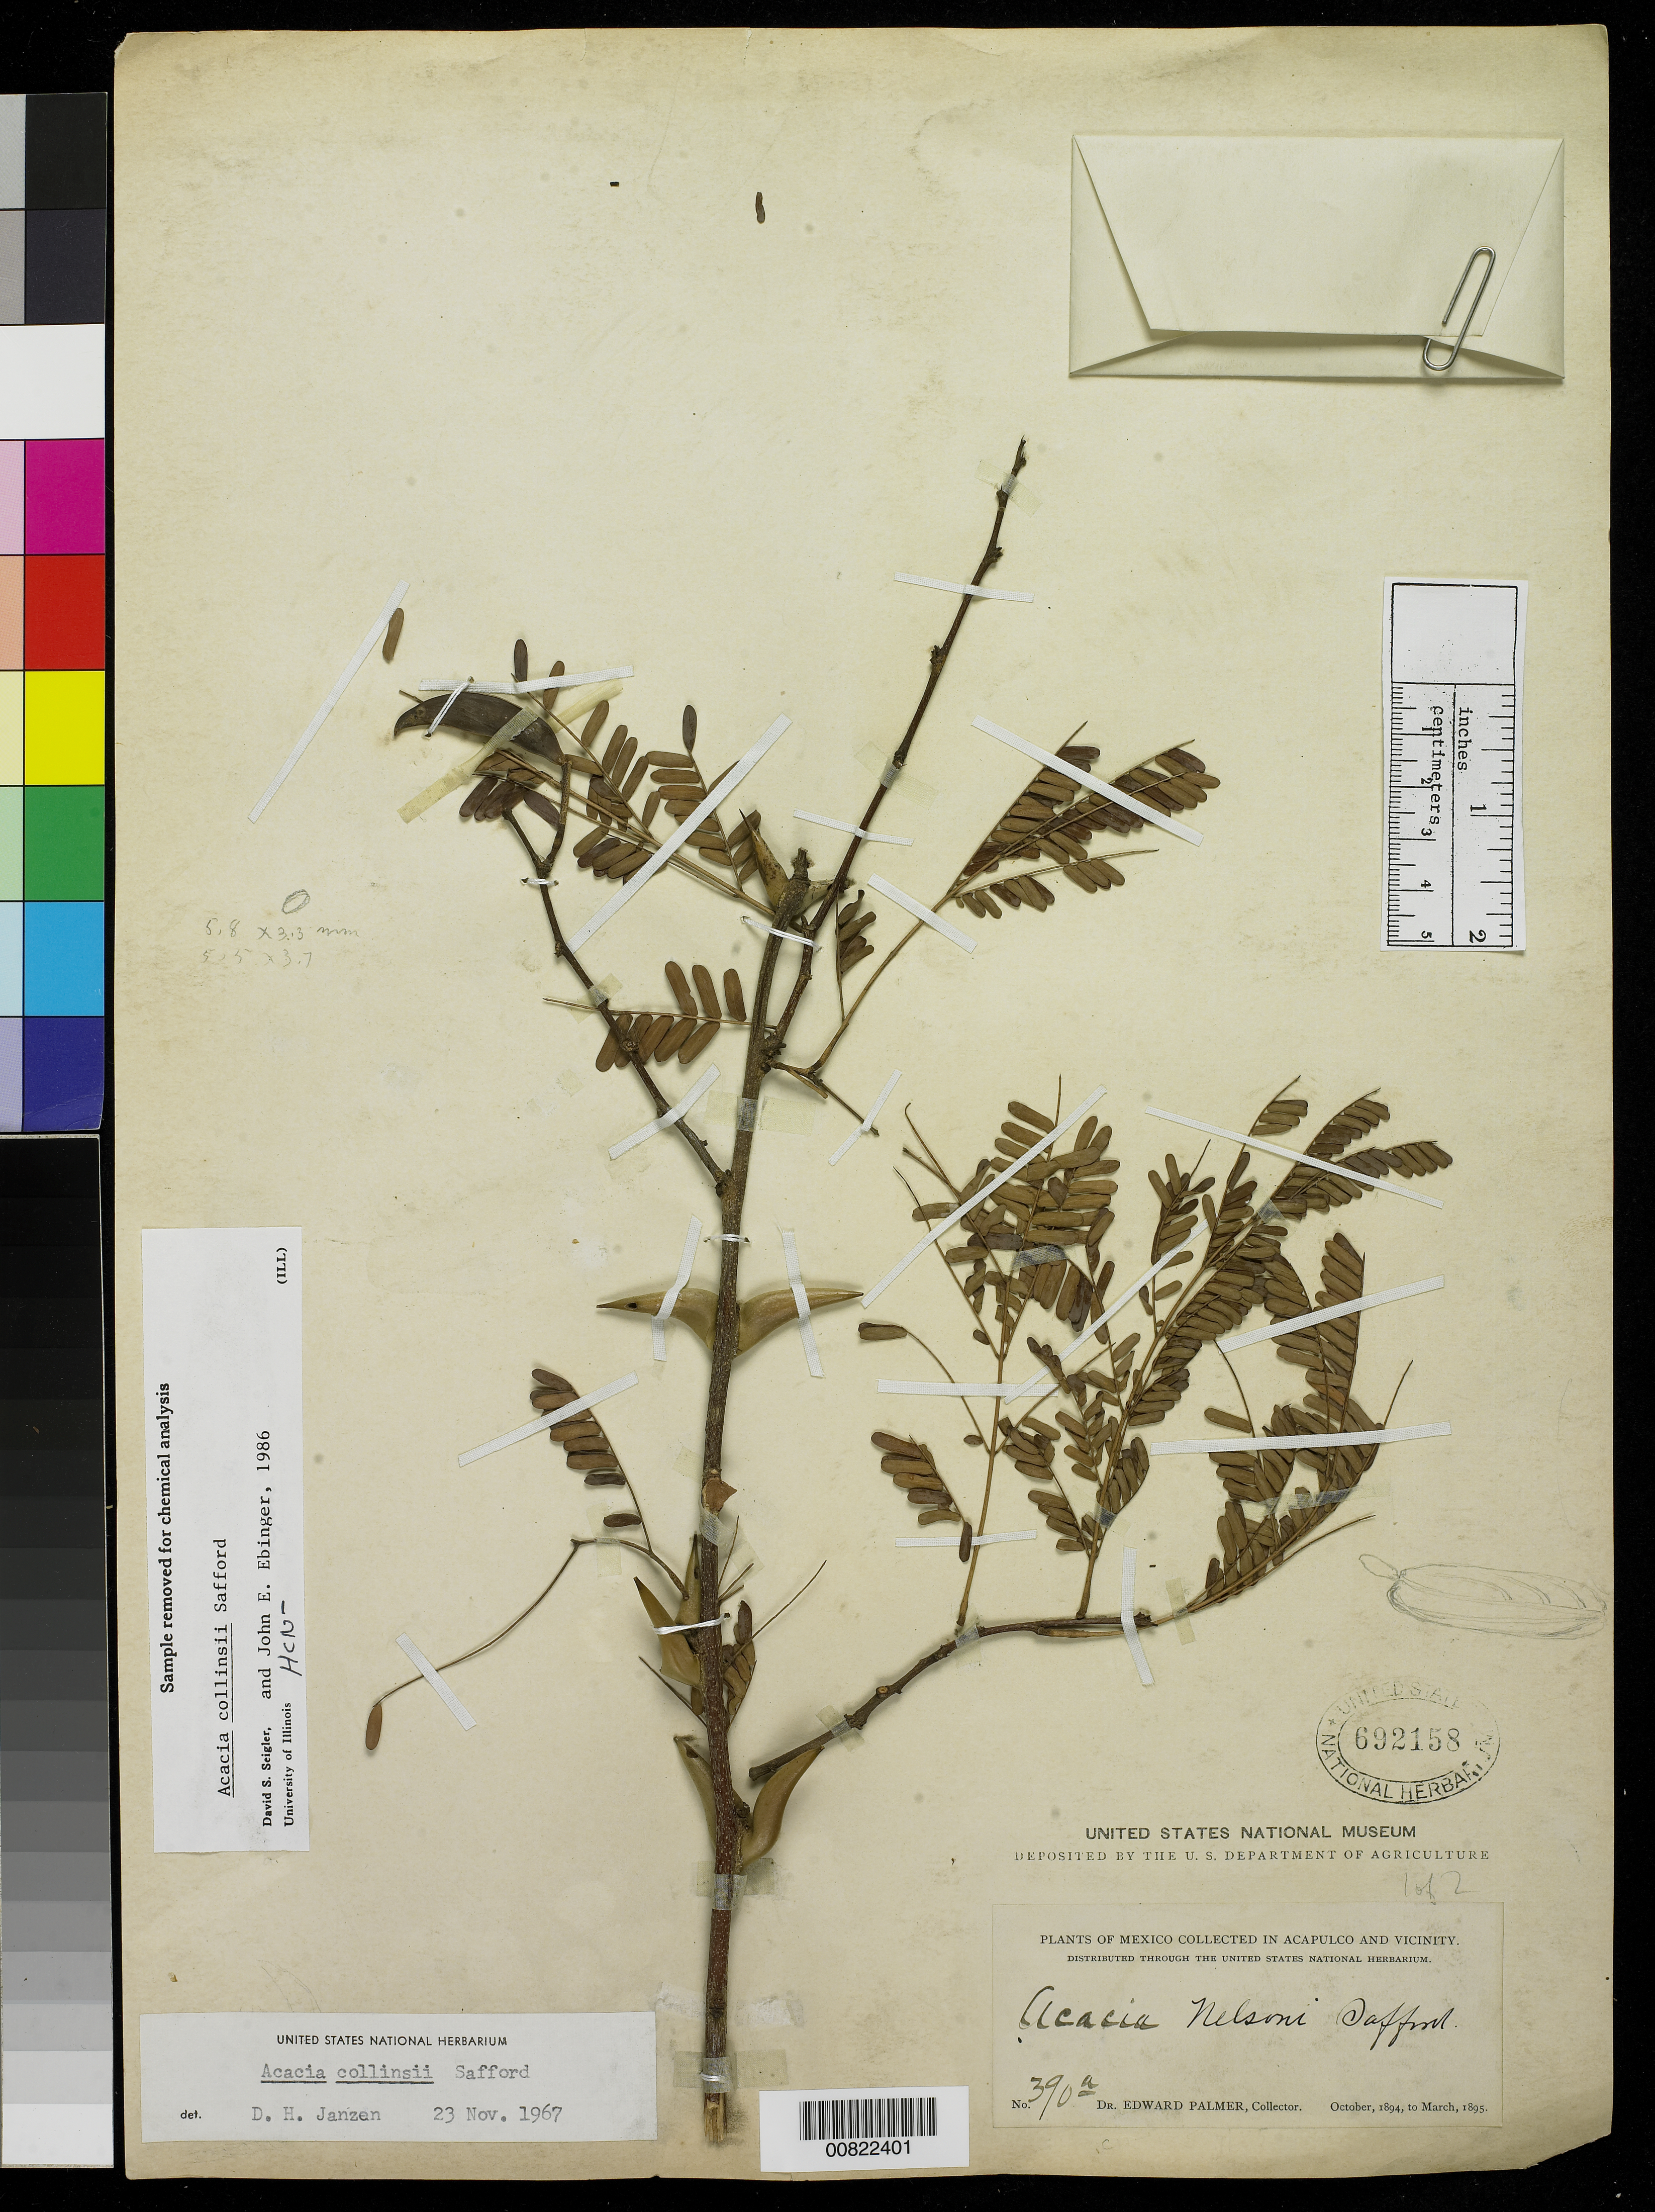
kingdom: Plantae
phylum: Tracheophyta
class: Magnoliopsida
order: Fabales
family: Fabaceae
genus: Vachellia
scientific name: Vachellia collinsii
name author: (Saff.) Seigler & Ebinger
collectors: E. Palmer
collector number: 390a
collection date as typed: Oct 1894 to -- Mar 1895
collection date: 1894-10/1895-03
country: Mexico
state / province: Guerrero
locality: Acapulco, Guerrero and vicinity.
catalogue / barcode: US 692158